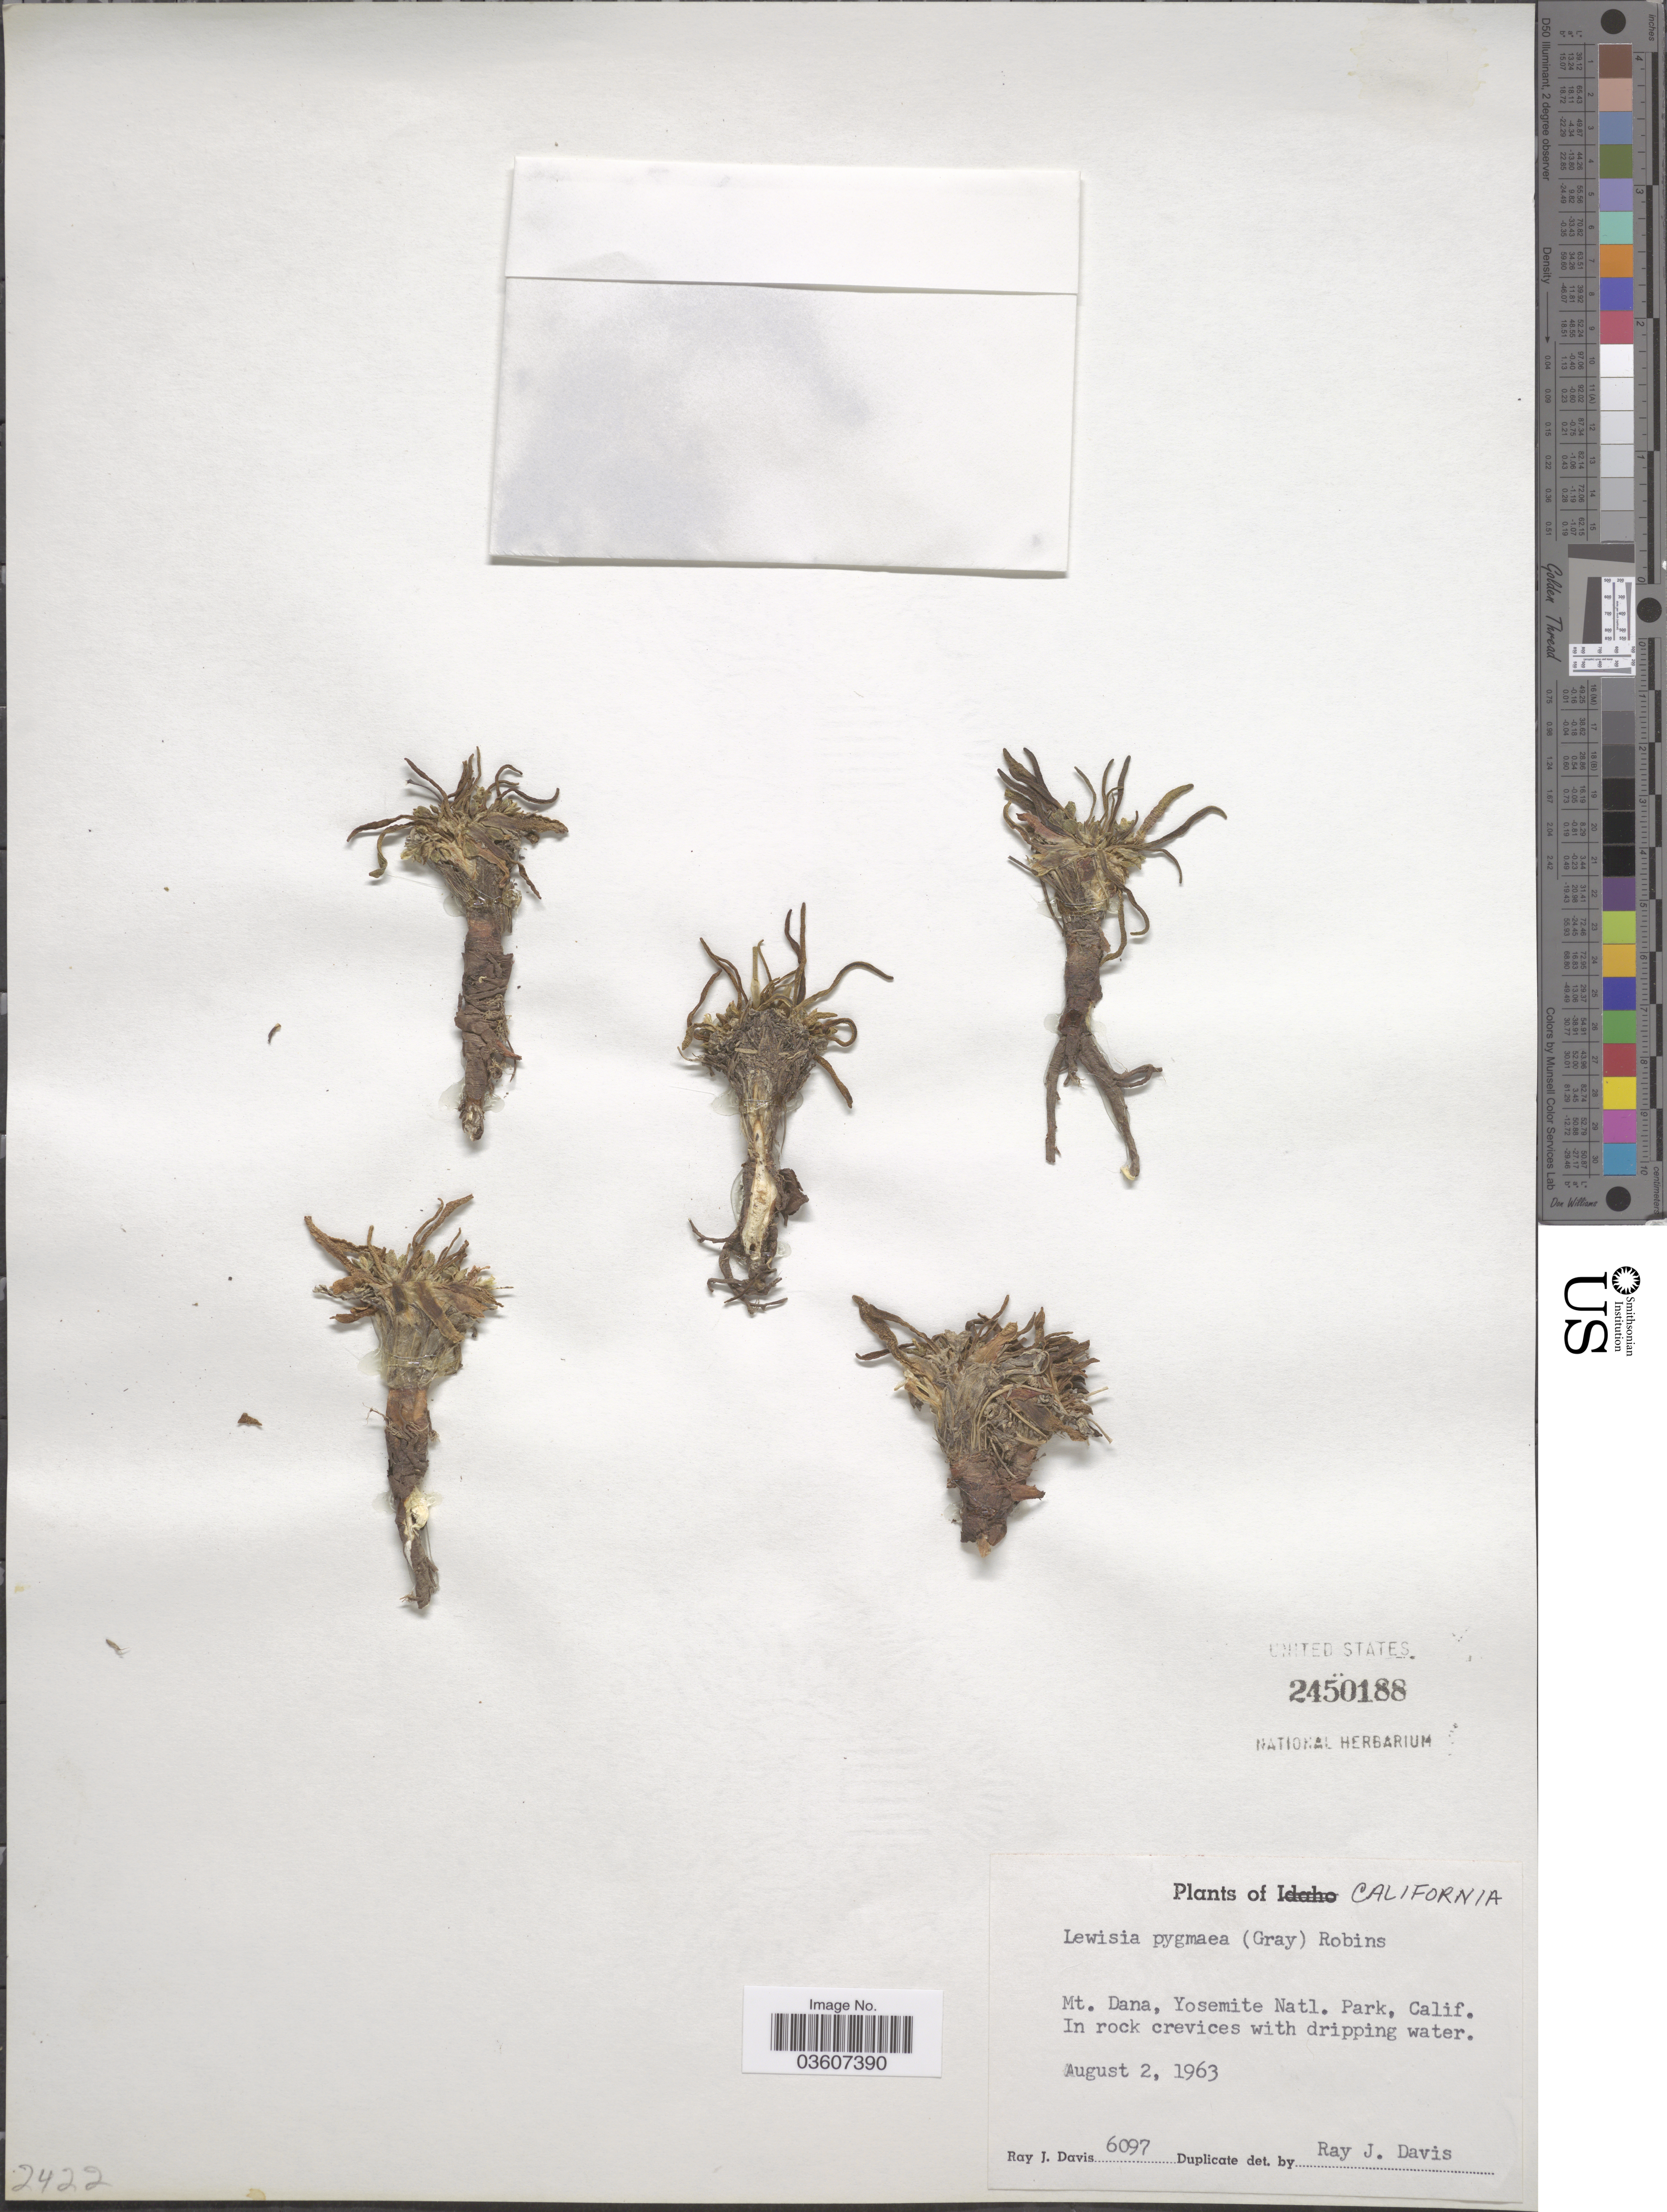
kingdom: Plantae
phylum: Tracheophyta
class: Magnoliopsida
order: Caryophyllales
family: Montiaceae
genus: Lewisia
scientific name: Lewisia pygmaea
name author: (A. Gray) B.L. Rob.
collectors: R. Davis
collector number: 6097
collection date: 1963-08-02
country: United States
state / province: California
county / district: Mariposa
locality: Mt. Dana, Yosemite Natl. Park.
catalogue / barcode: US 2450188